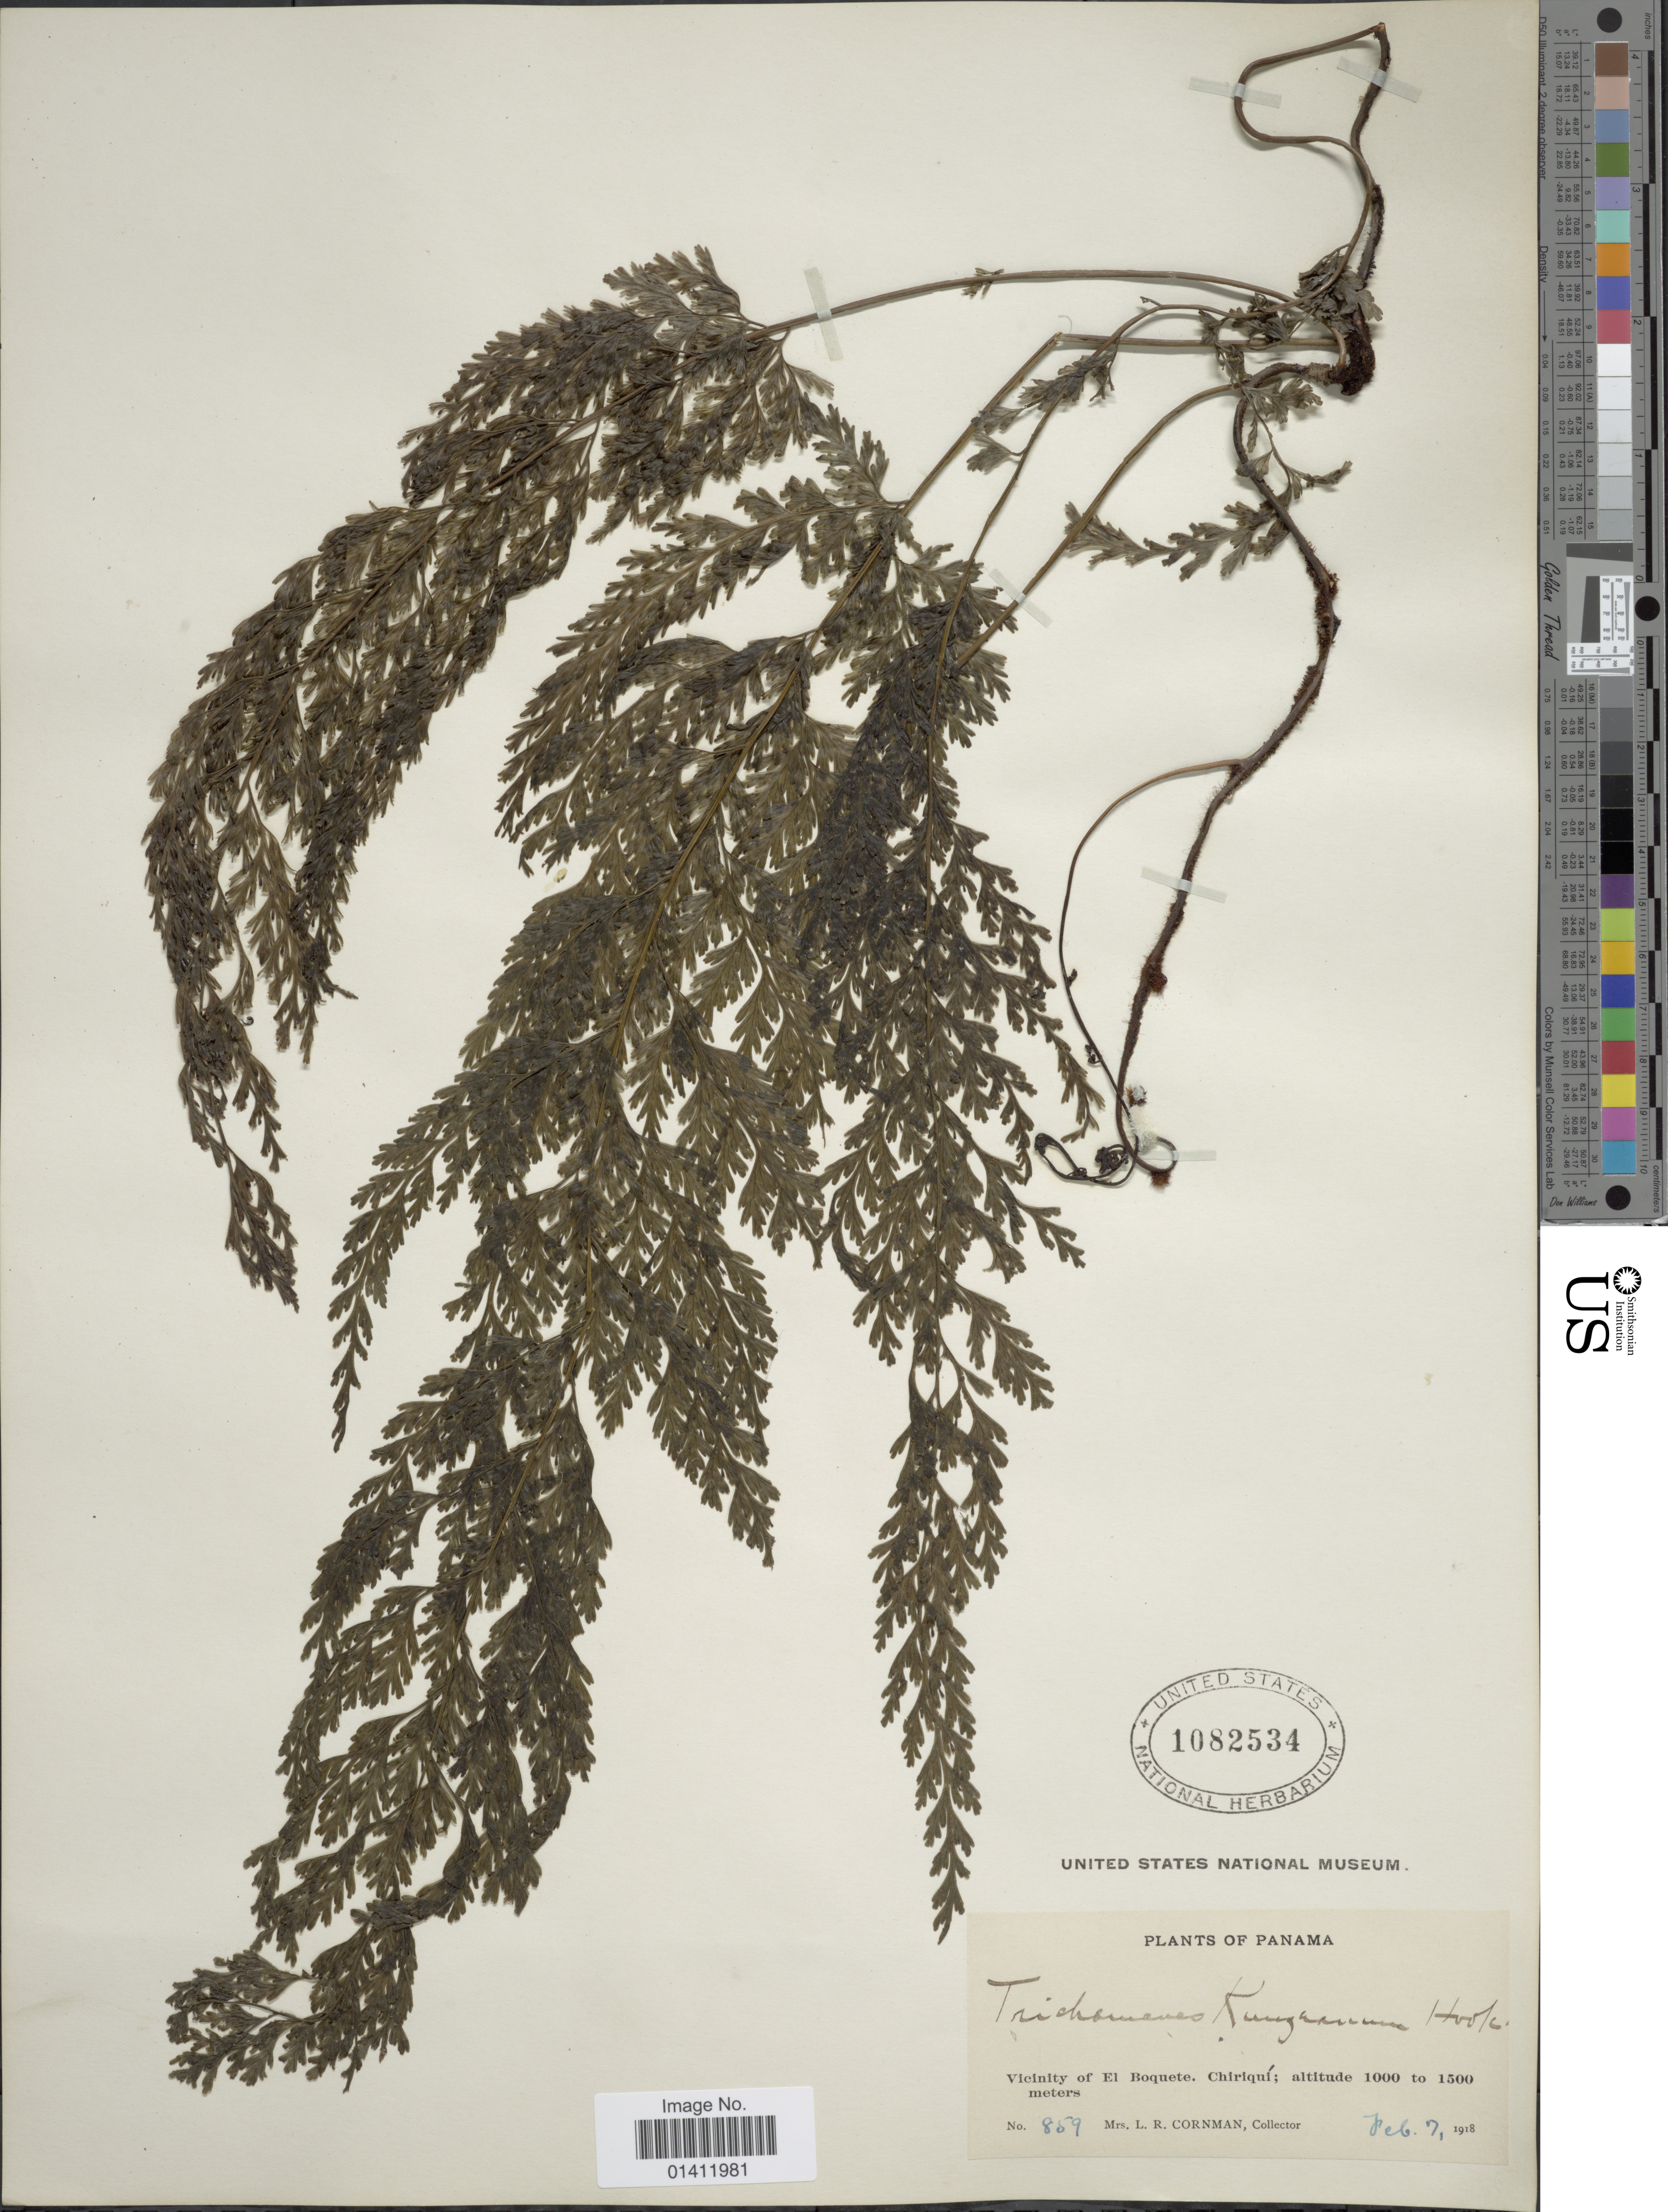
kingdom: Plantae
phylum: Tracheophyta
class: Polypodiopsida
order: Hymenophyllales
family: Hymenophyllaceae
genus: Vandenboschia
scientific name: Vandenboschia radicans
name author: (Sw.) Copel.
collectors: L. Cornman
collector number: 859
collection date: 1918-02-07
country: Panama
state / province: Chiriqui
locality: Vicinity of El Boquete.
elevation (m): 1000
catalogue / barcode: US 1082534